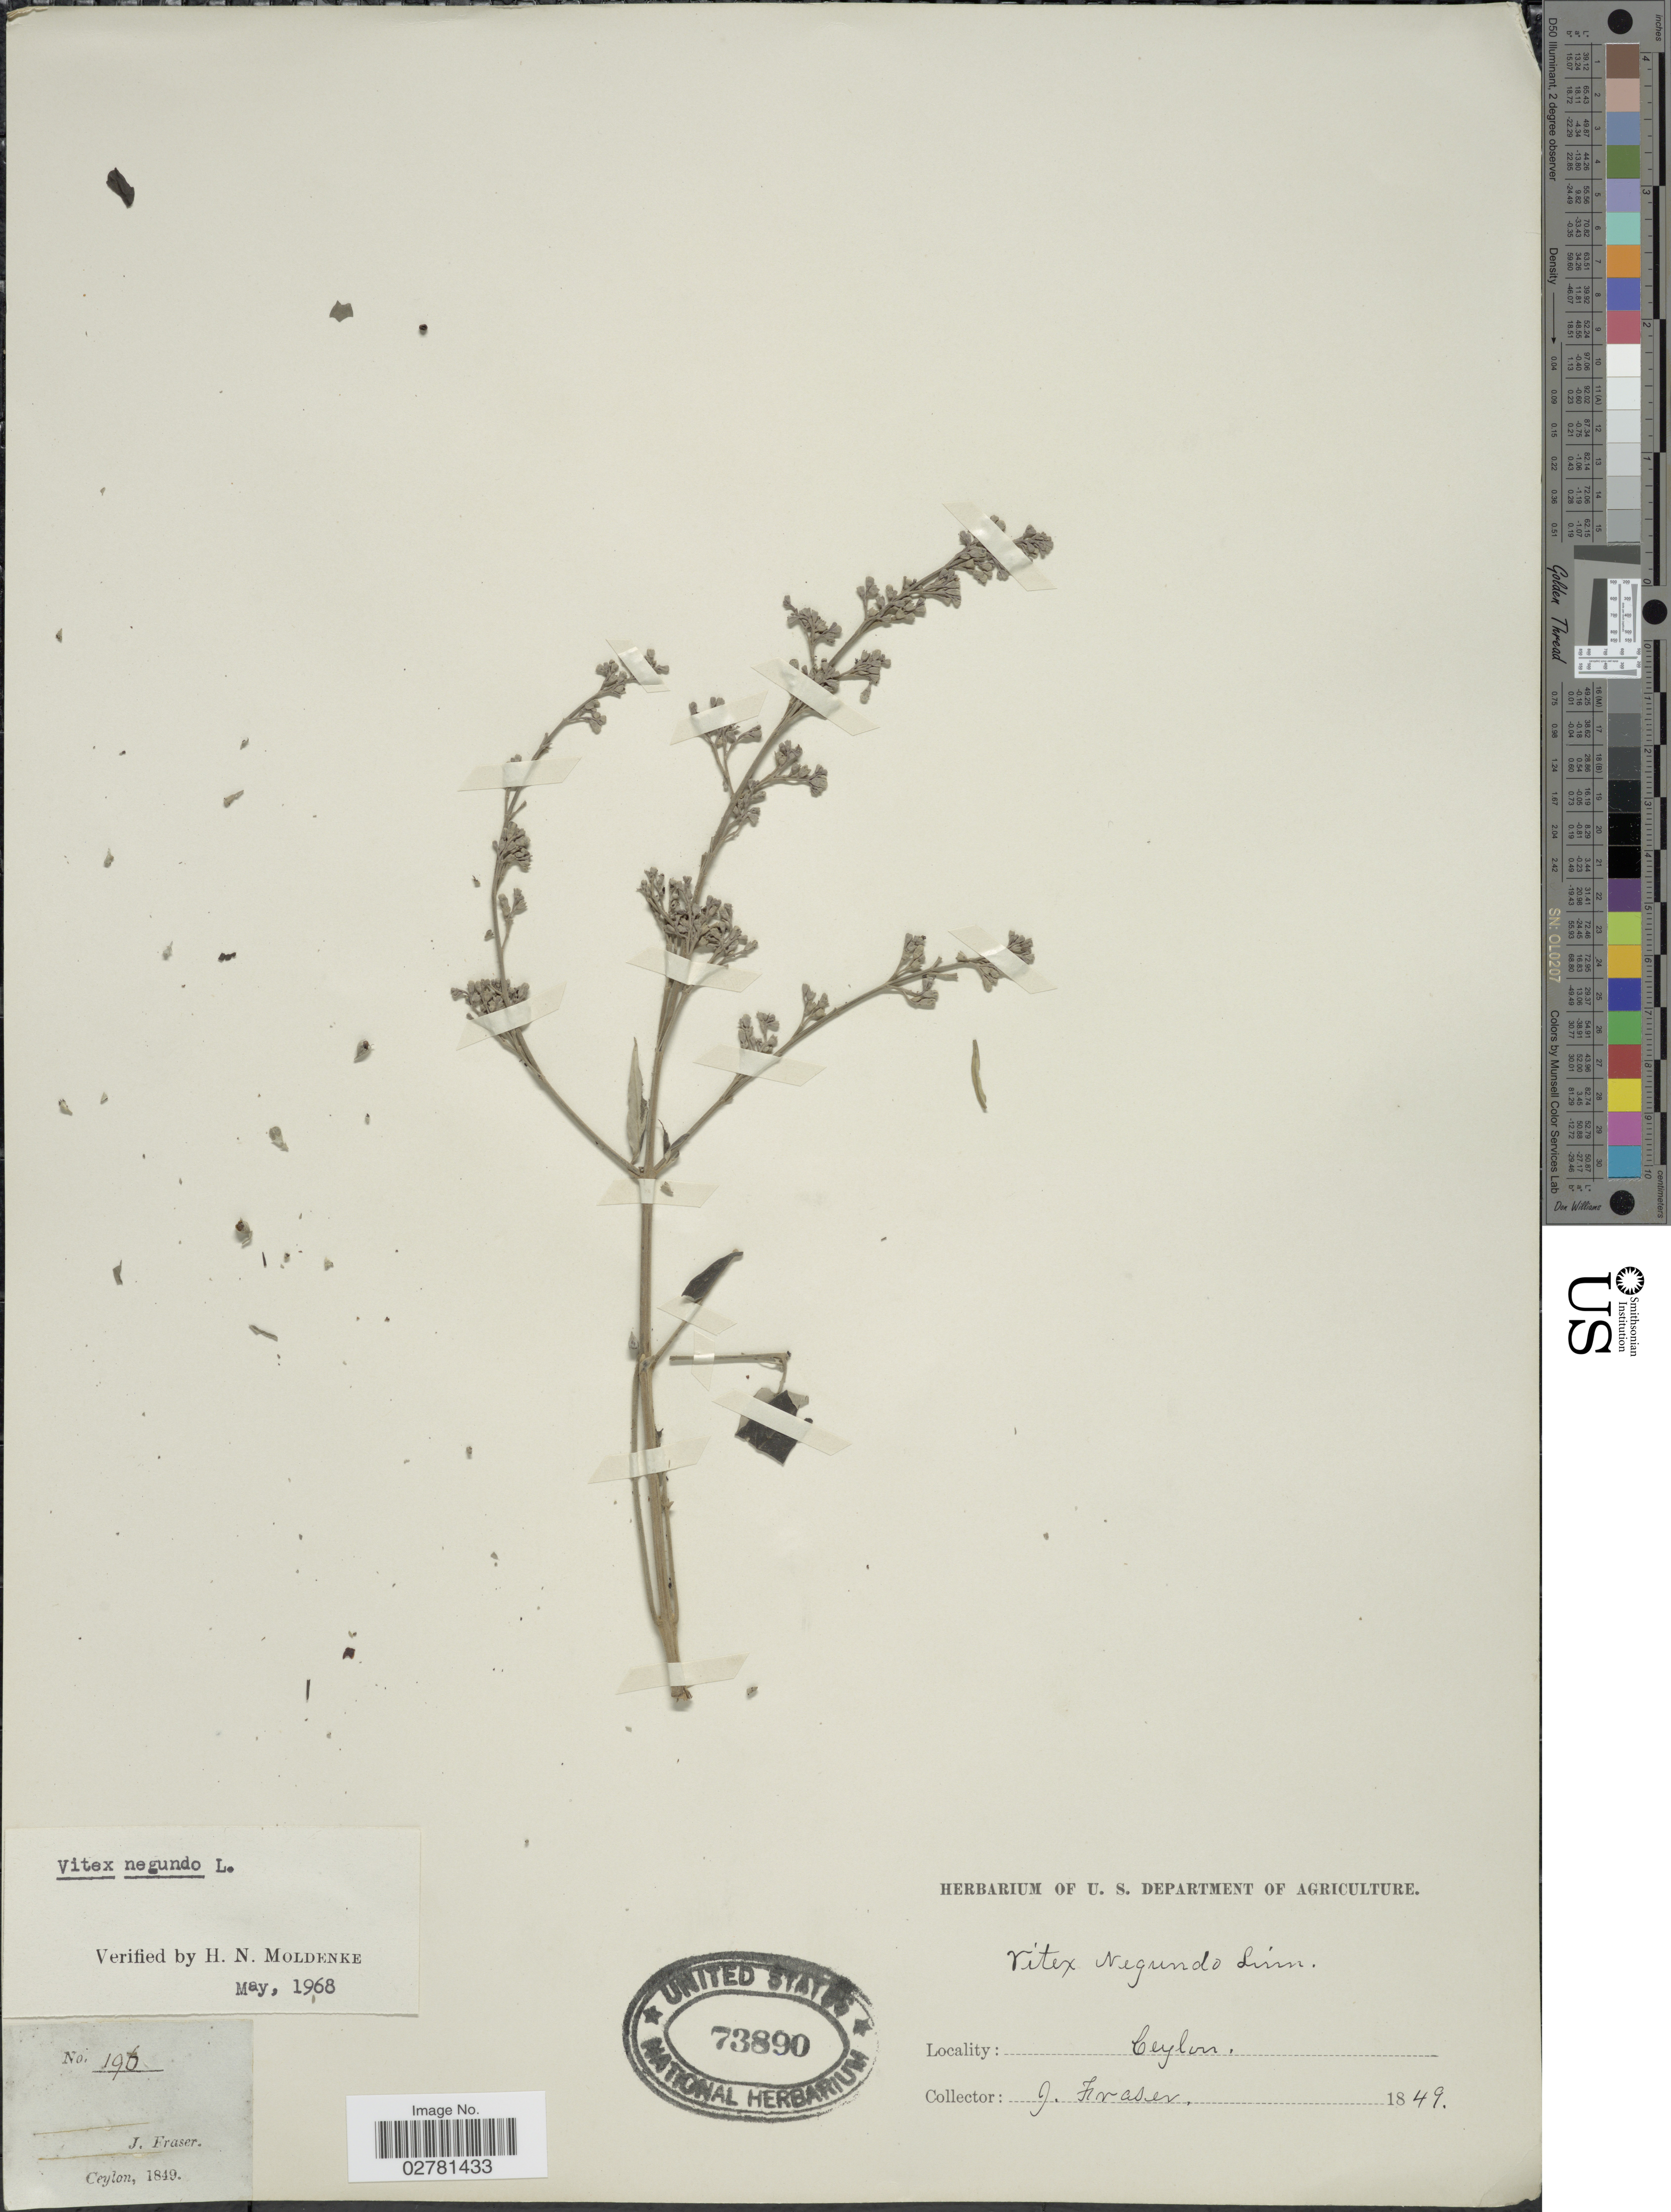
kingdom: Plantae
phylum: Tracheophyta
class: Magnoliopsida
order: Lamiales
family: Lamiaceae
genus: Vitex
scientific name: Vitex negundo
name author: L.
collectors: J. Fraser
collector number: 196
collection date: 1849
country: Sri Lanka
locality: Ceylon.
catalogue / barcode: US 73890